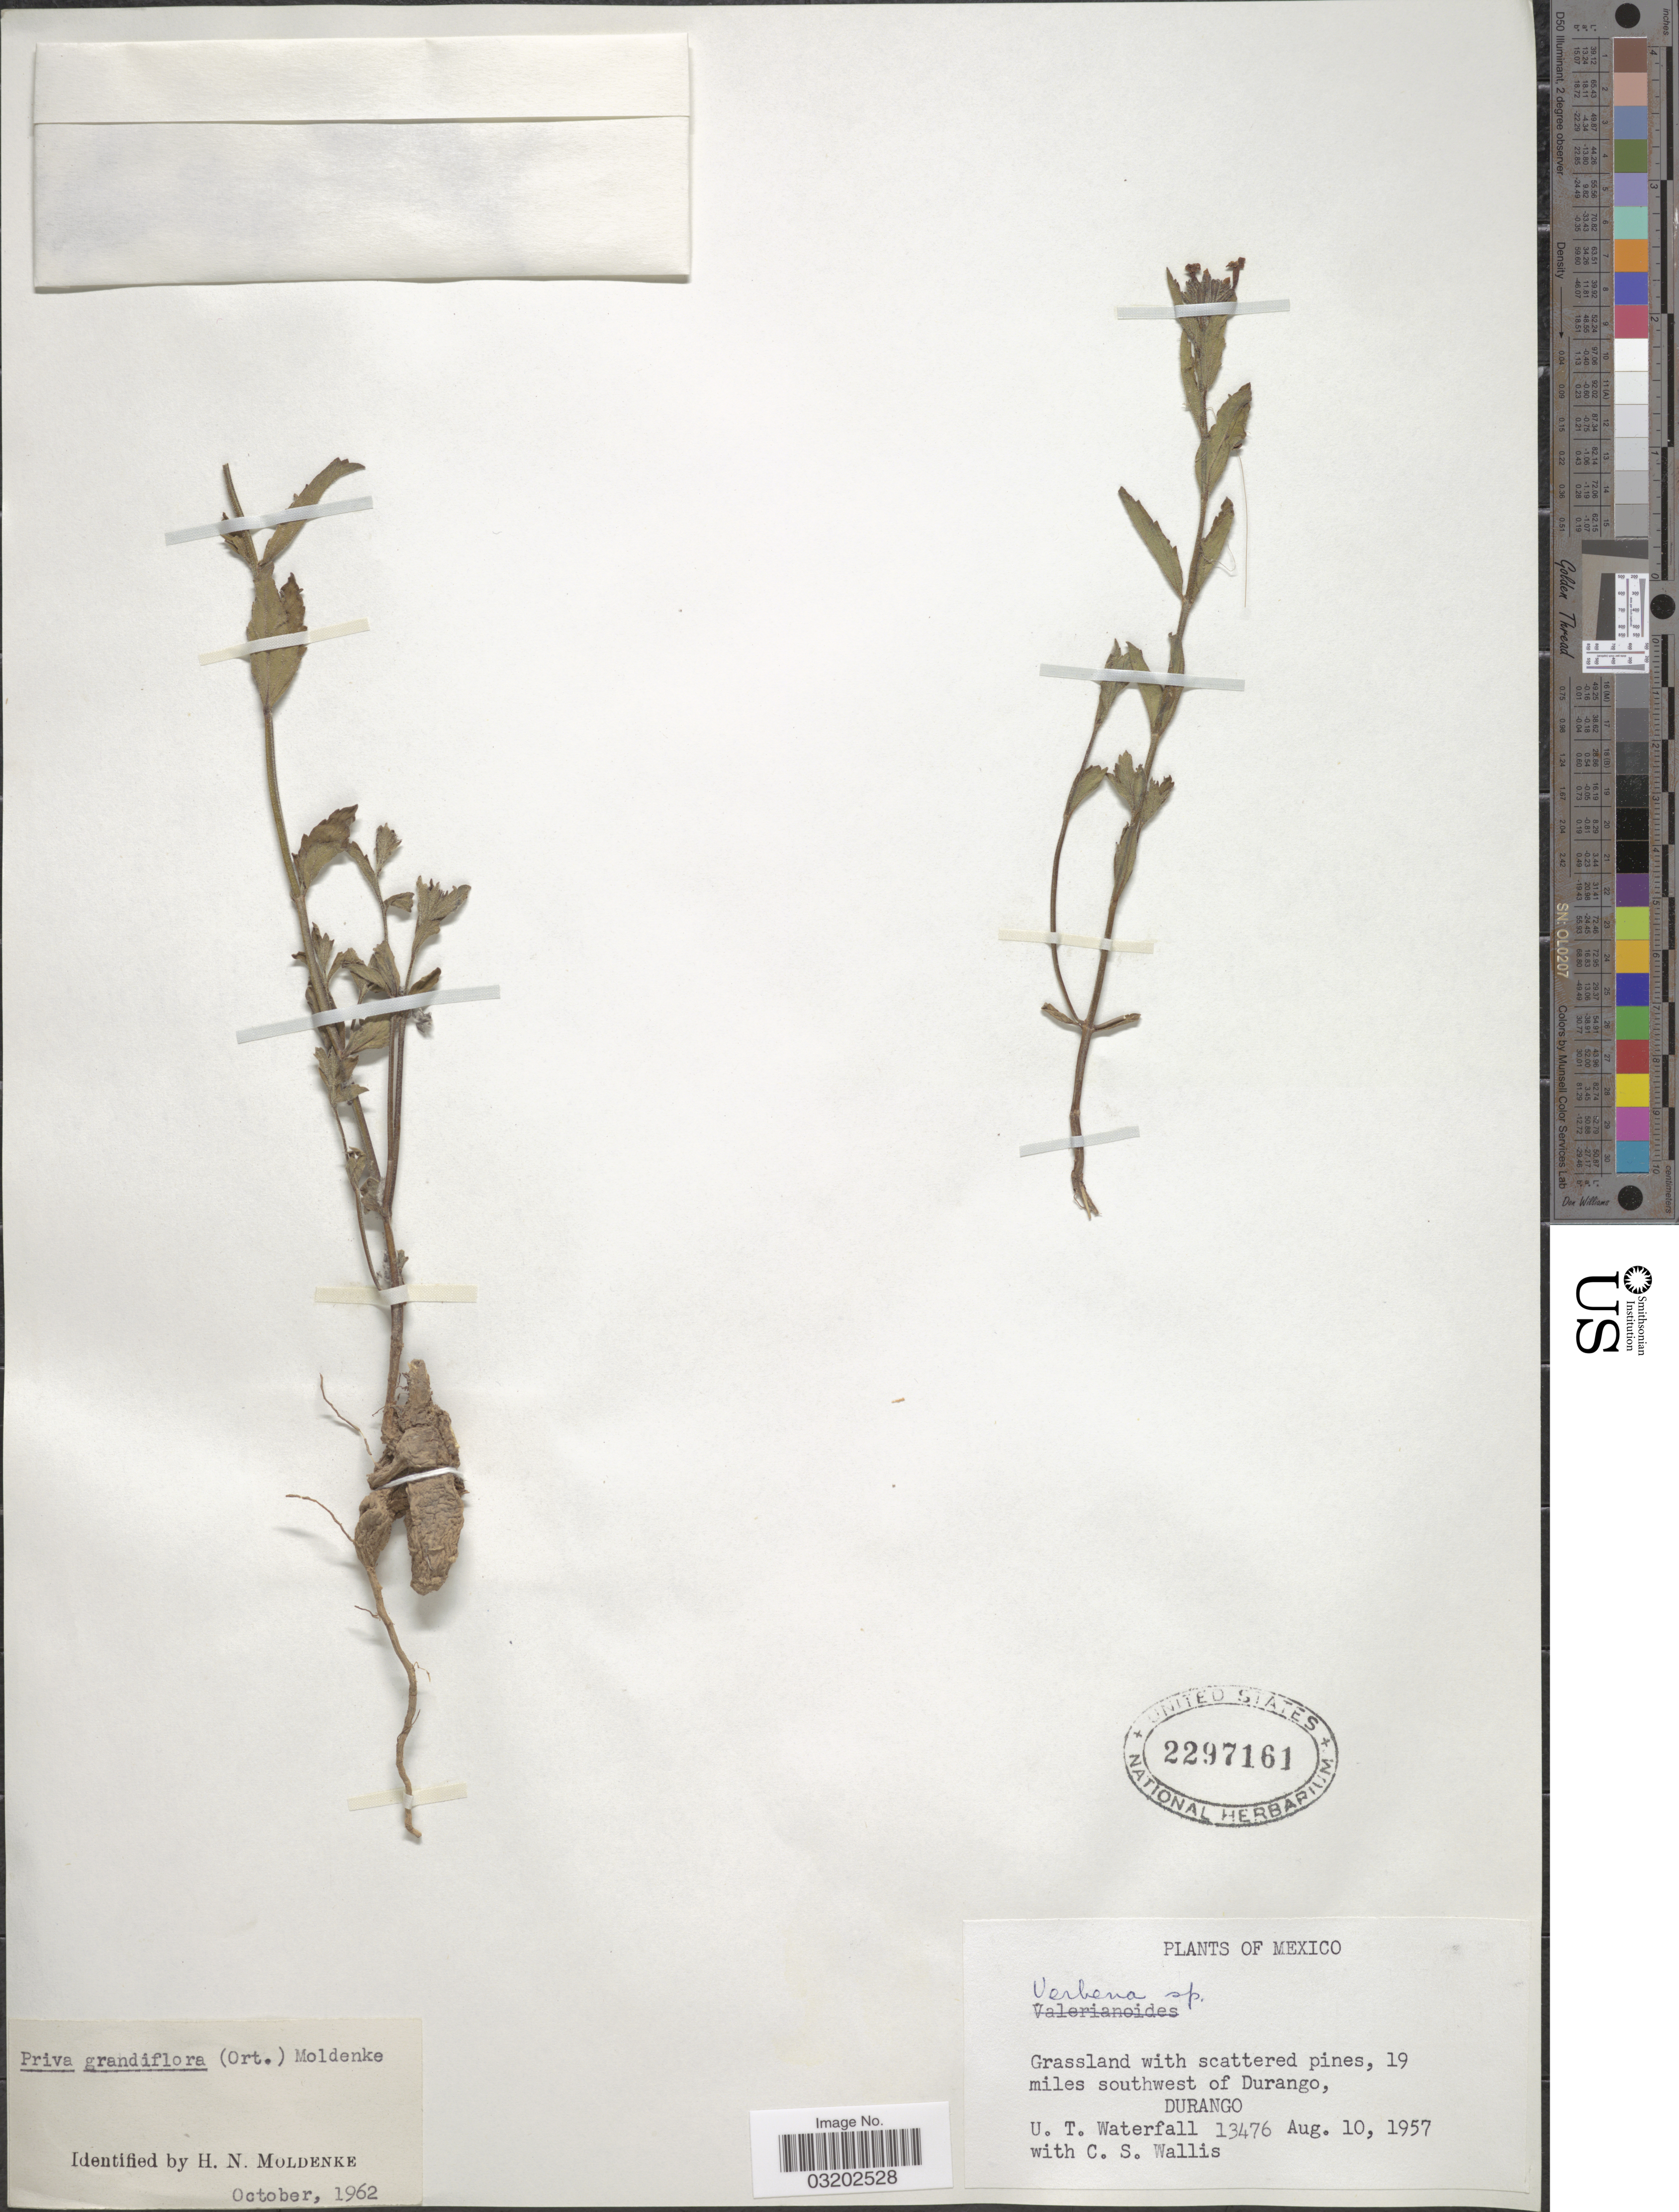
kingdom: Plantae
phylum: Tracheophyta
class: Magnoliopsida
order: Lamiales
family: Verbenaceae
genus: Priva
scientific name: Priva grandiflora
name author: Moldenke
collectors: U. T. Waterfall & C. S. Wallis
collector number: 13476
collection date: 1957-08-10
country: Mexico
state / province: Durango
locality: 19 miles southwest of Durango.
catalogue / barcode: US 2297161